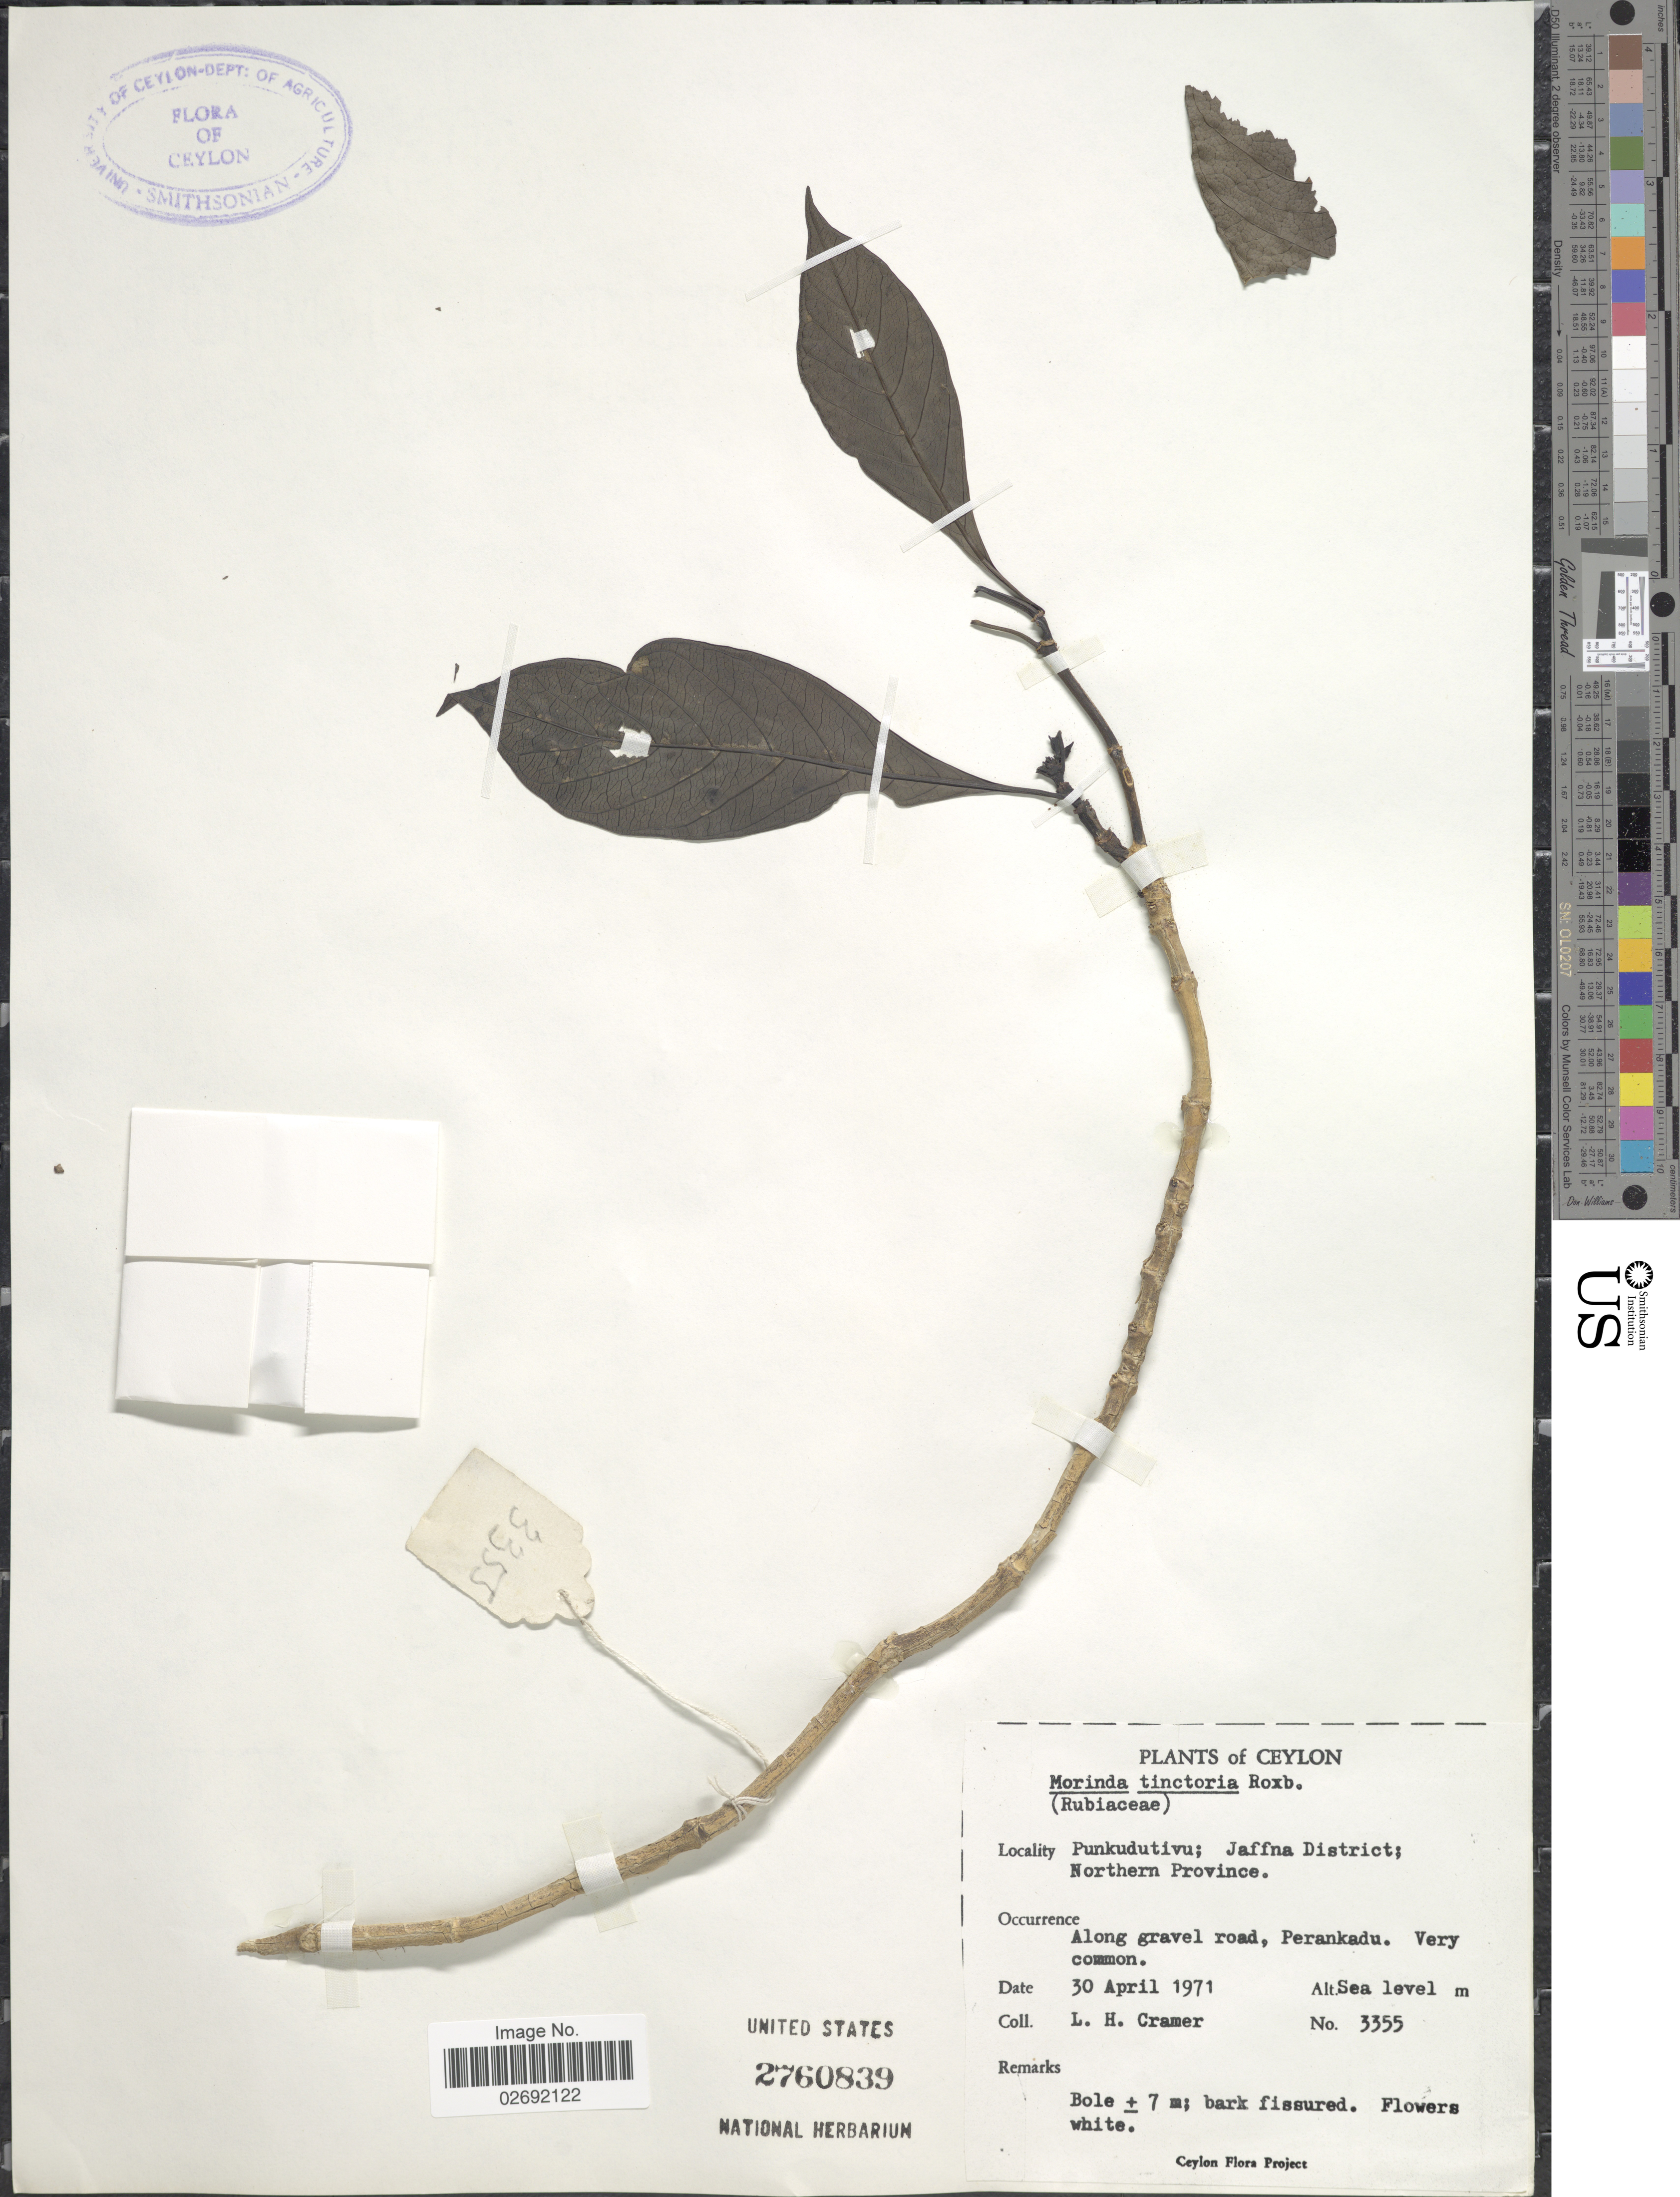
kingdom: Plantae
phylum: Tracheophyta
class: Magnoliopsida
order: Gentianales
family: Rubiaceae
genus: Morinda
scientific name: Morinda coreia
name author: Buch.-Ham.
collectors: L. H. Cramer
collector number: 3355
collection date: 1971-04-30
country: Sri Lanka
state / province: Northern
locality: Ceylon, Punkudutivu; Jaffna District; Along gravel road, Perankadu.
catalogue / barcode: US 2760839